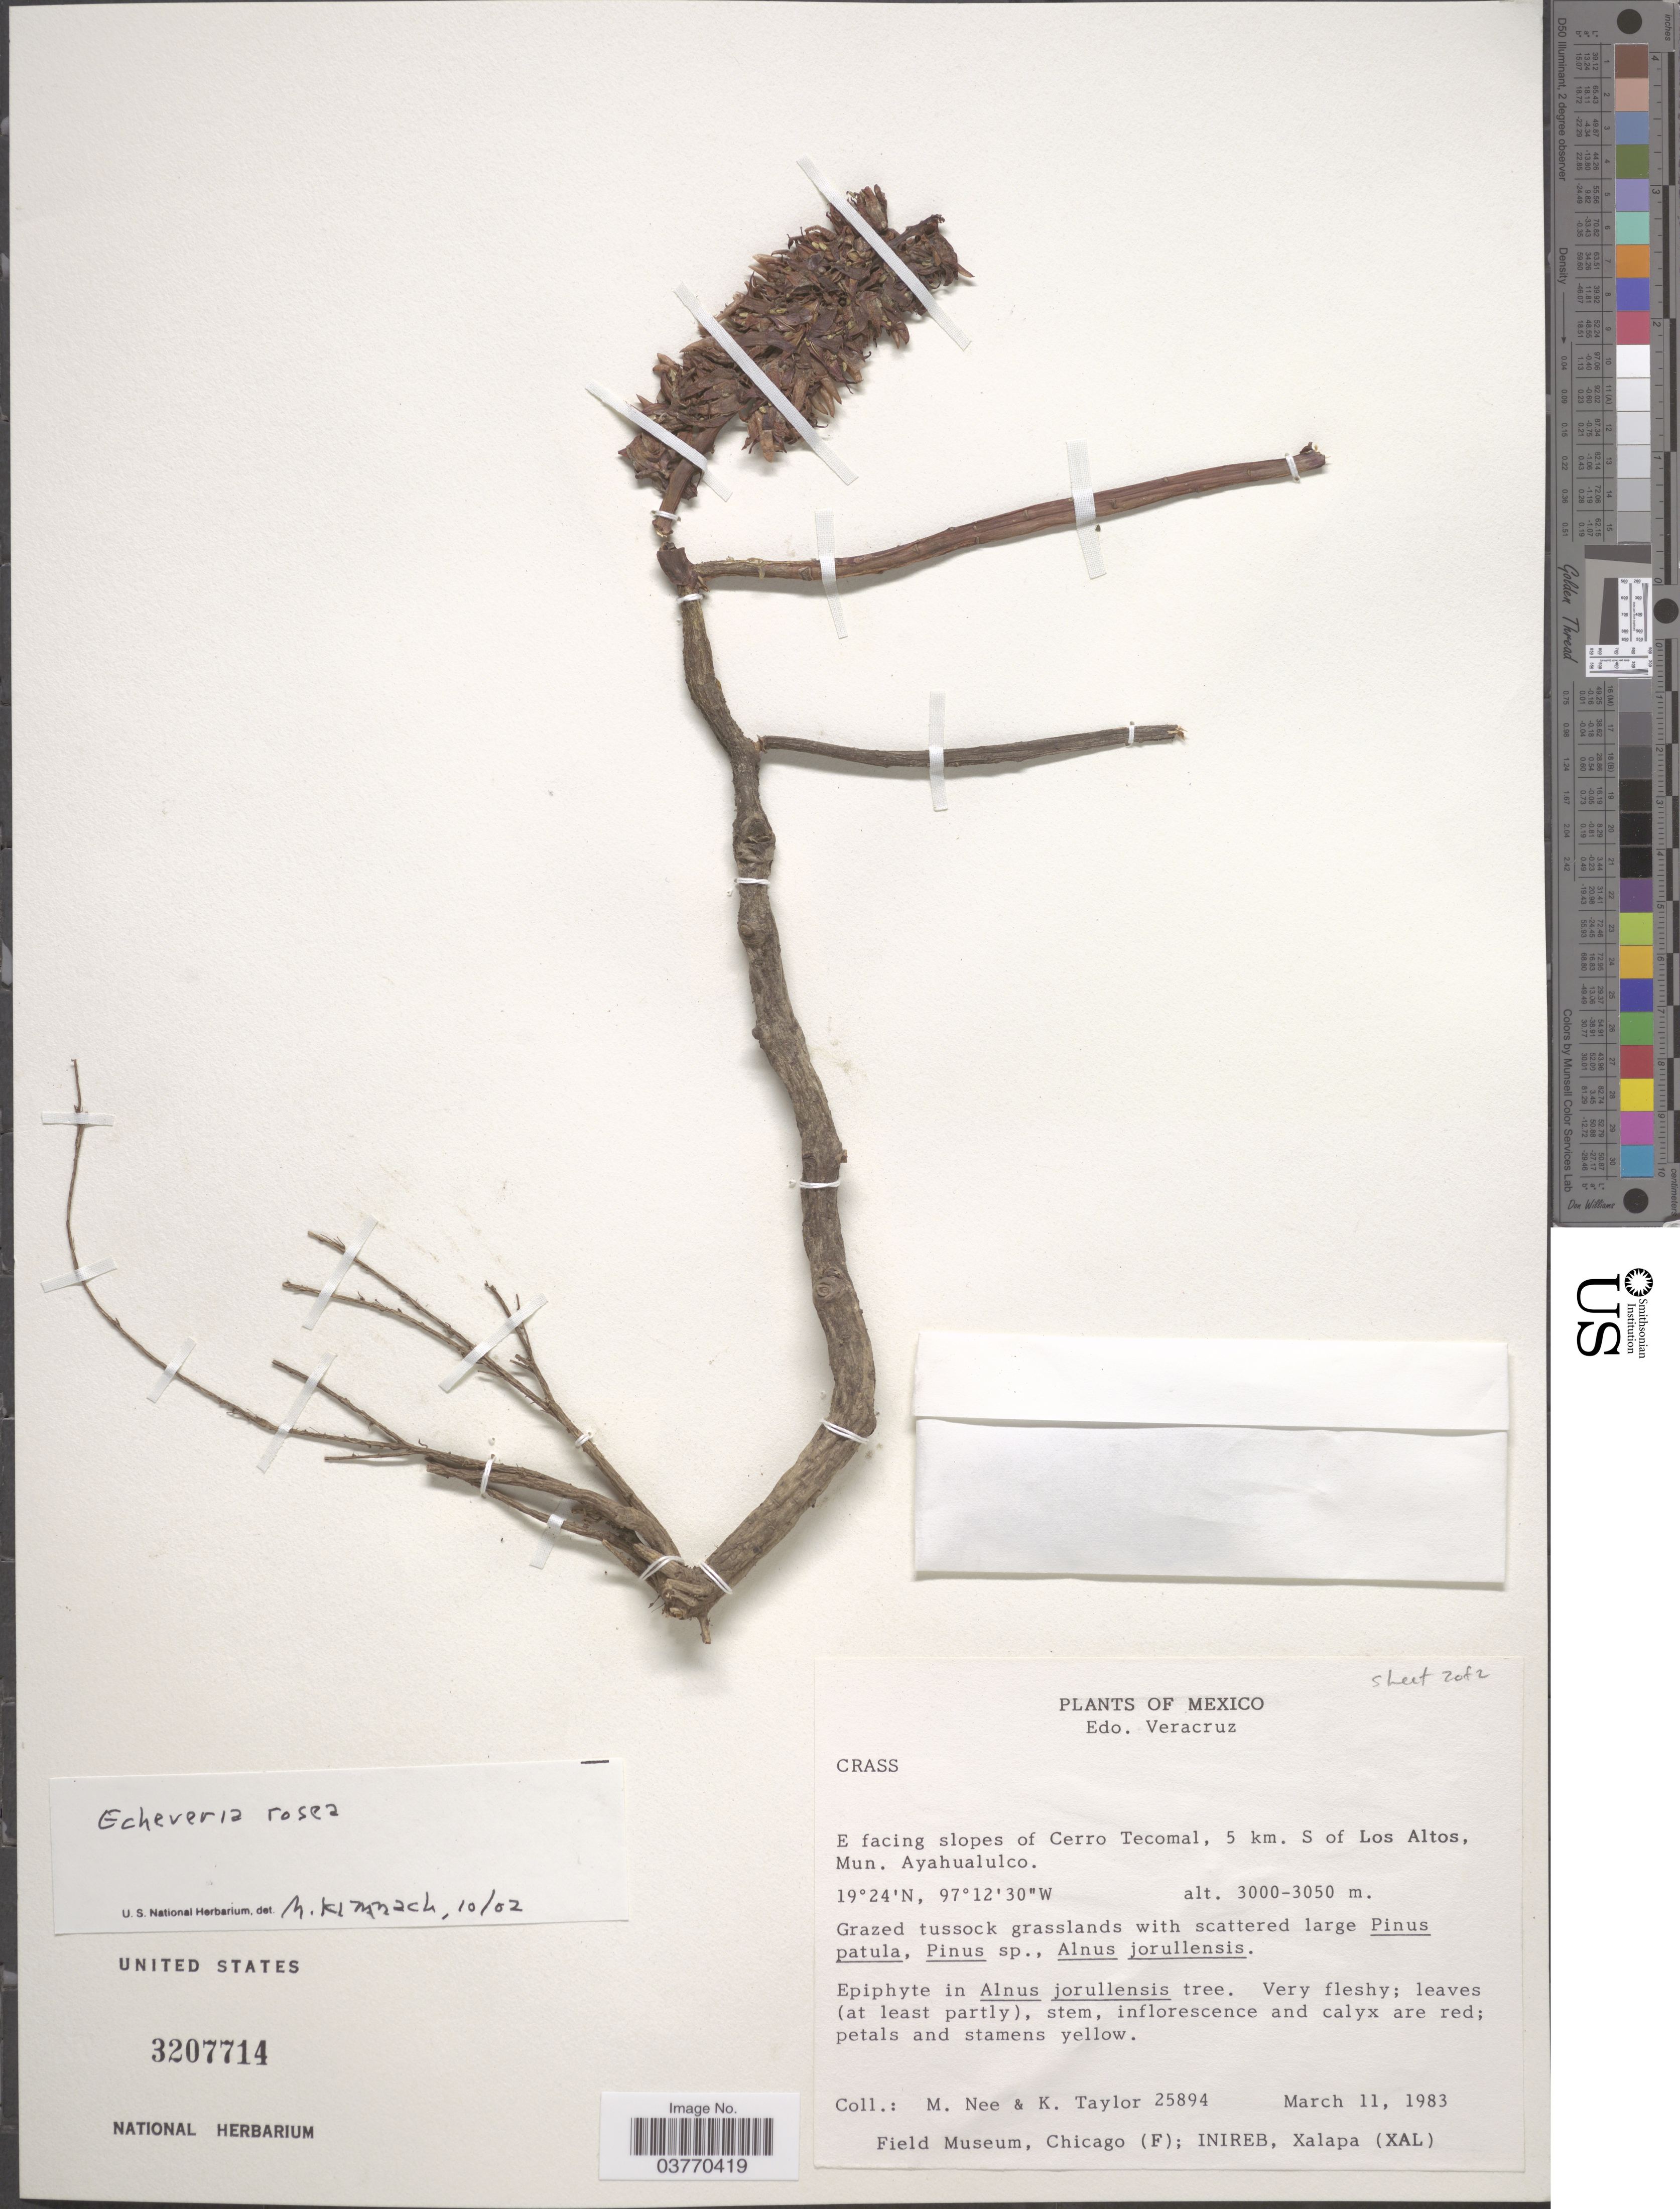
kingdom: Plantae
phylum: Tracheophyta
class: Magnoliopsida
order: Saxifragales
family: Crassulaceae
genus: Echeveria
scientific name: Echeveria rosea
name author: Lindl.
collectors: M. Nee & K. Taylor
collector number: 25894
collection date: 1983-03-11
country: Mexico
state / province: Veracruz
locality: Edo. Veracruz. E facing slopes of Cerro Tecomal, 5 km. S of Los Altos, Mun. Ayahualulco.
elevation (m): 3000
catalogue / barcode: US 3207714